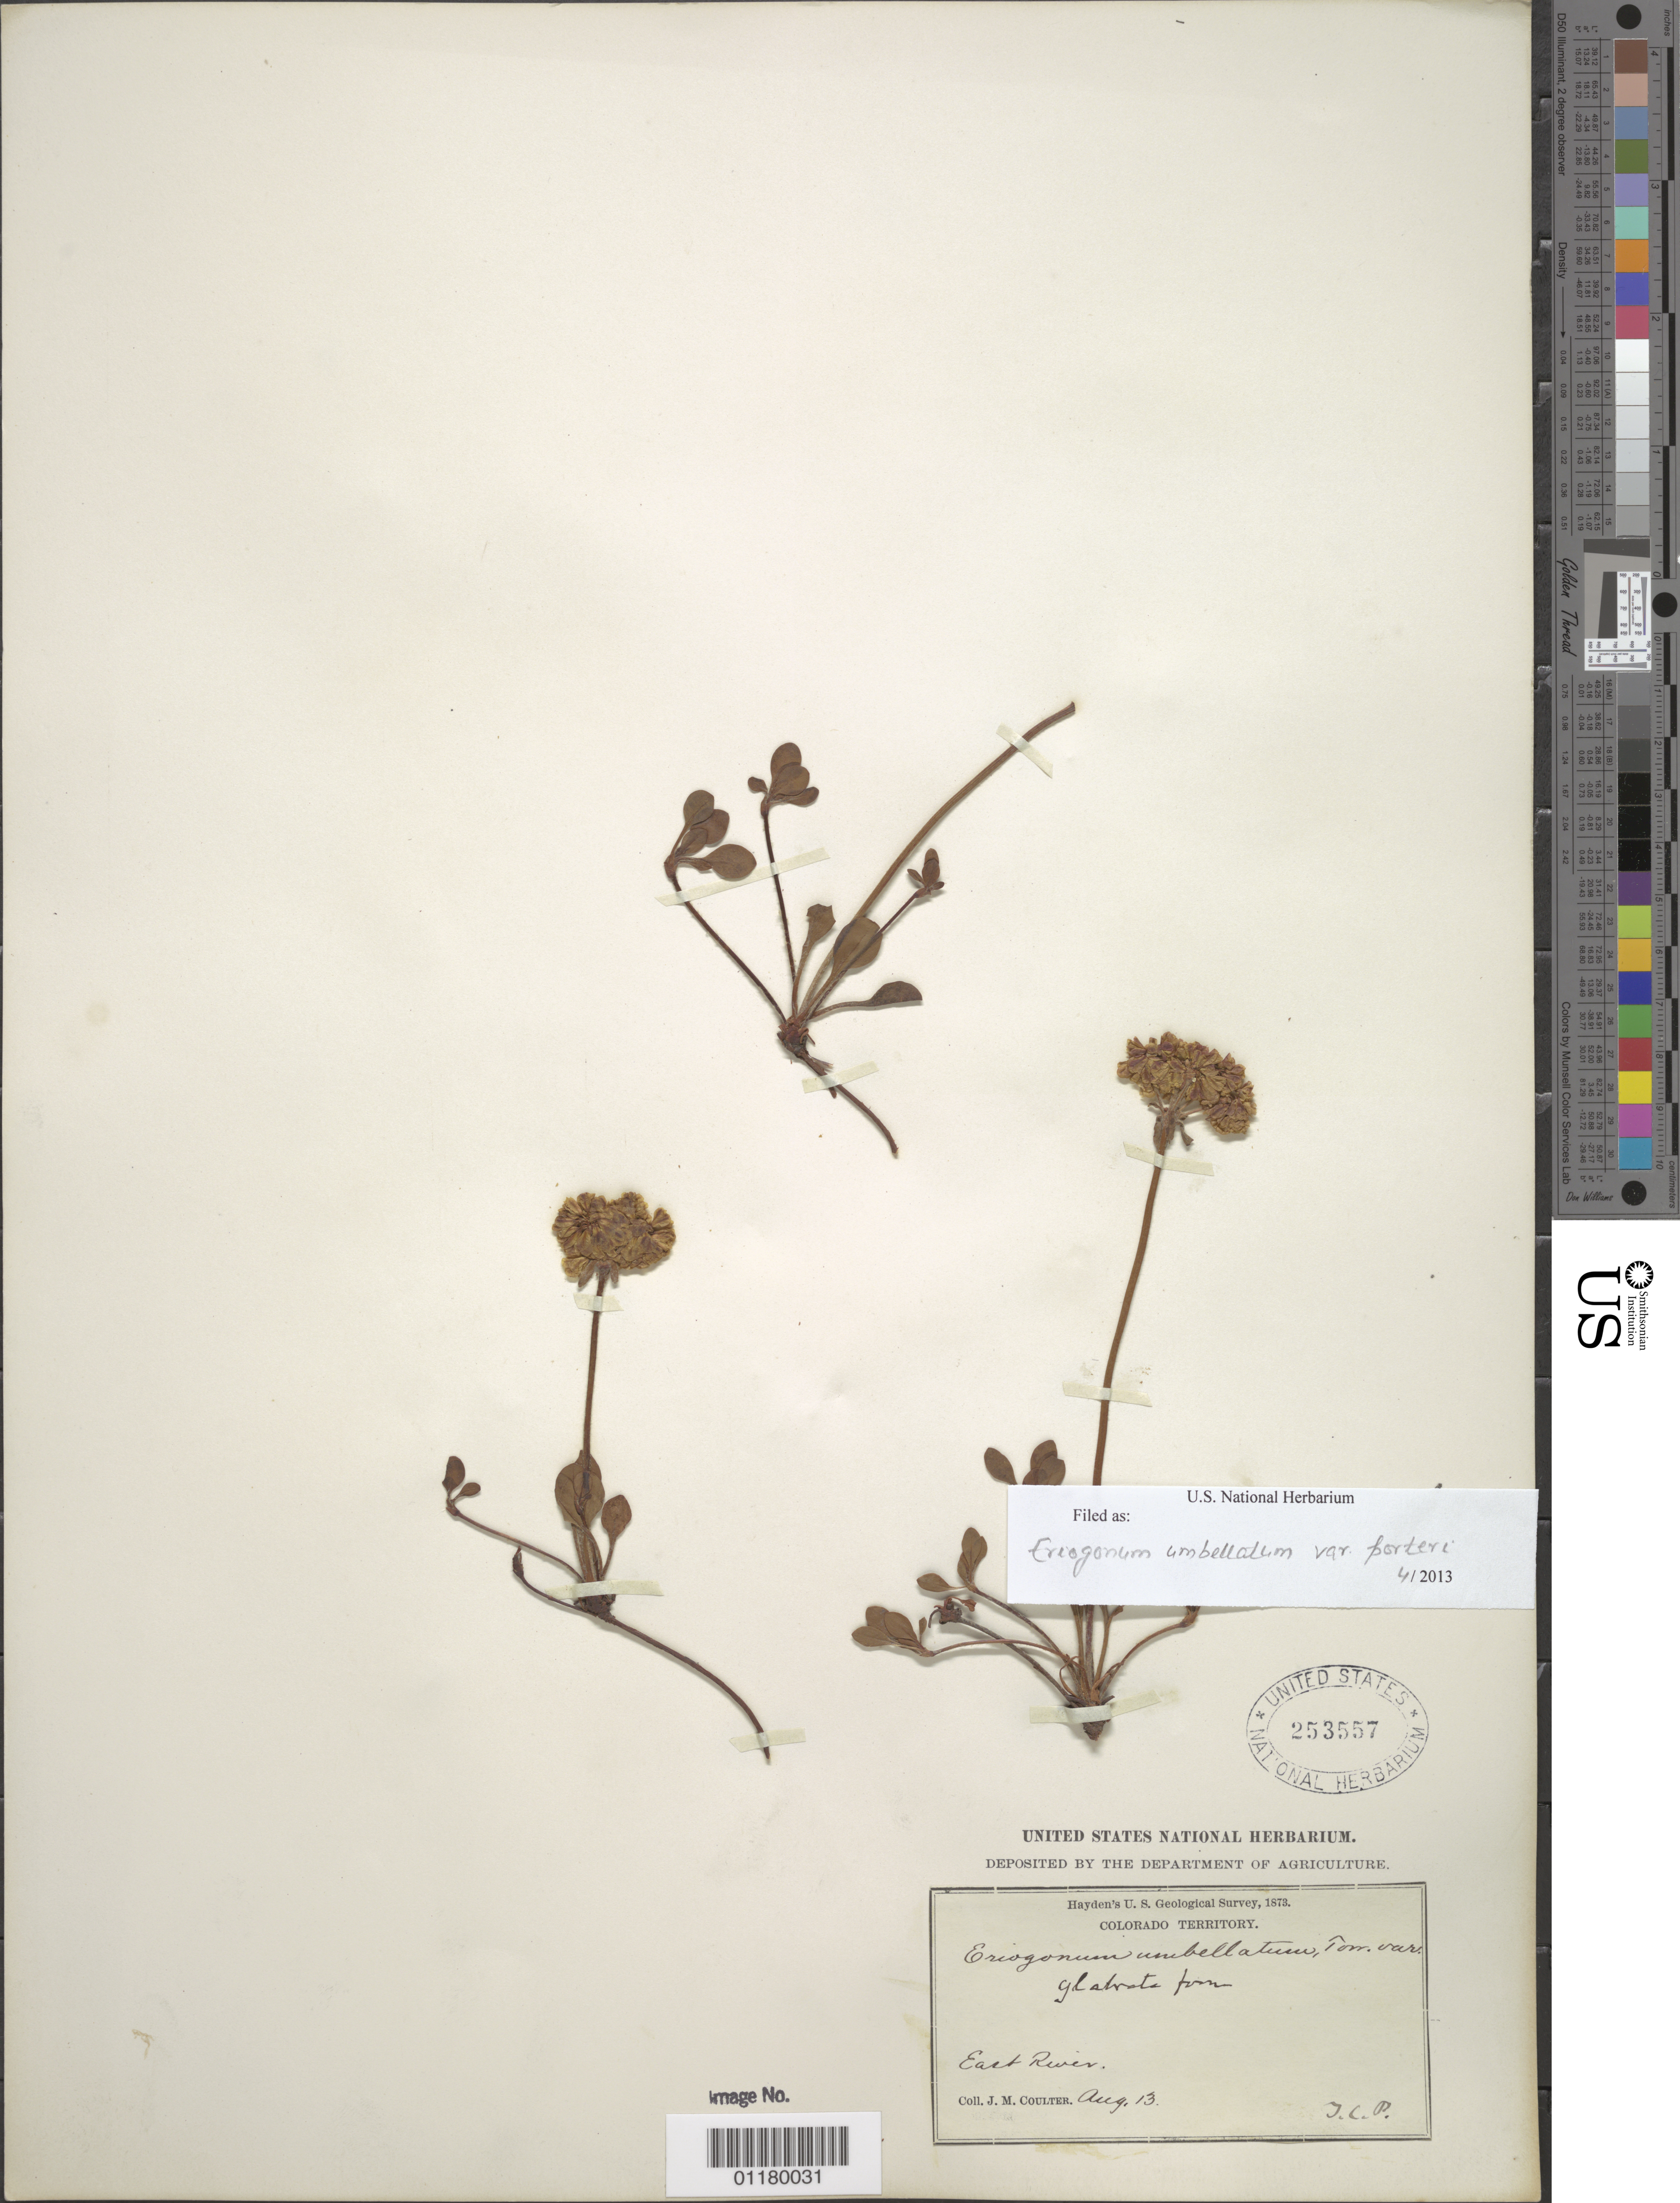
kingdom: Plantae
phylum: Tracheophyta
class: Magnoliopsida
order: Caryophyllales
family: Polygonaceae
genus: Eriogonum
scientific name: Eriogonum umbellatum var. porteri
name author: (Small) S. Stokes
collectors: J. M. Coulter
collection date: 1873-08-13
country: United States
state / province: Colorado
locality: East River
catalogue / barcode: US 253557